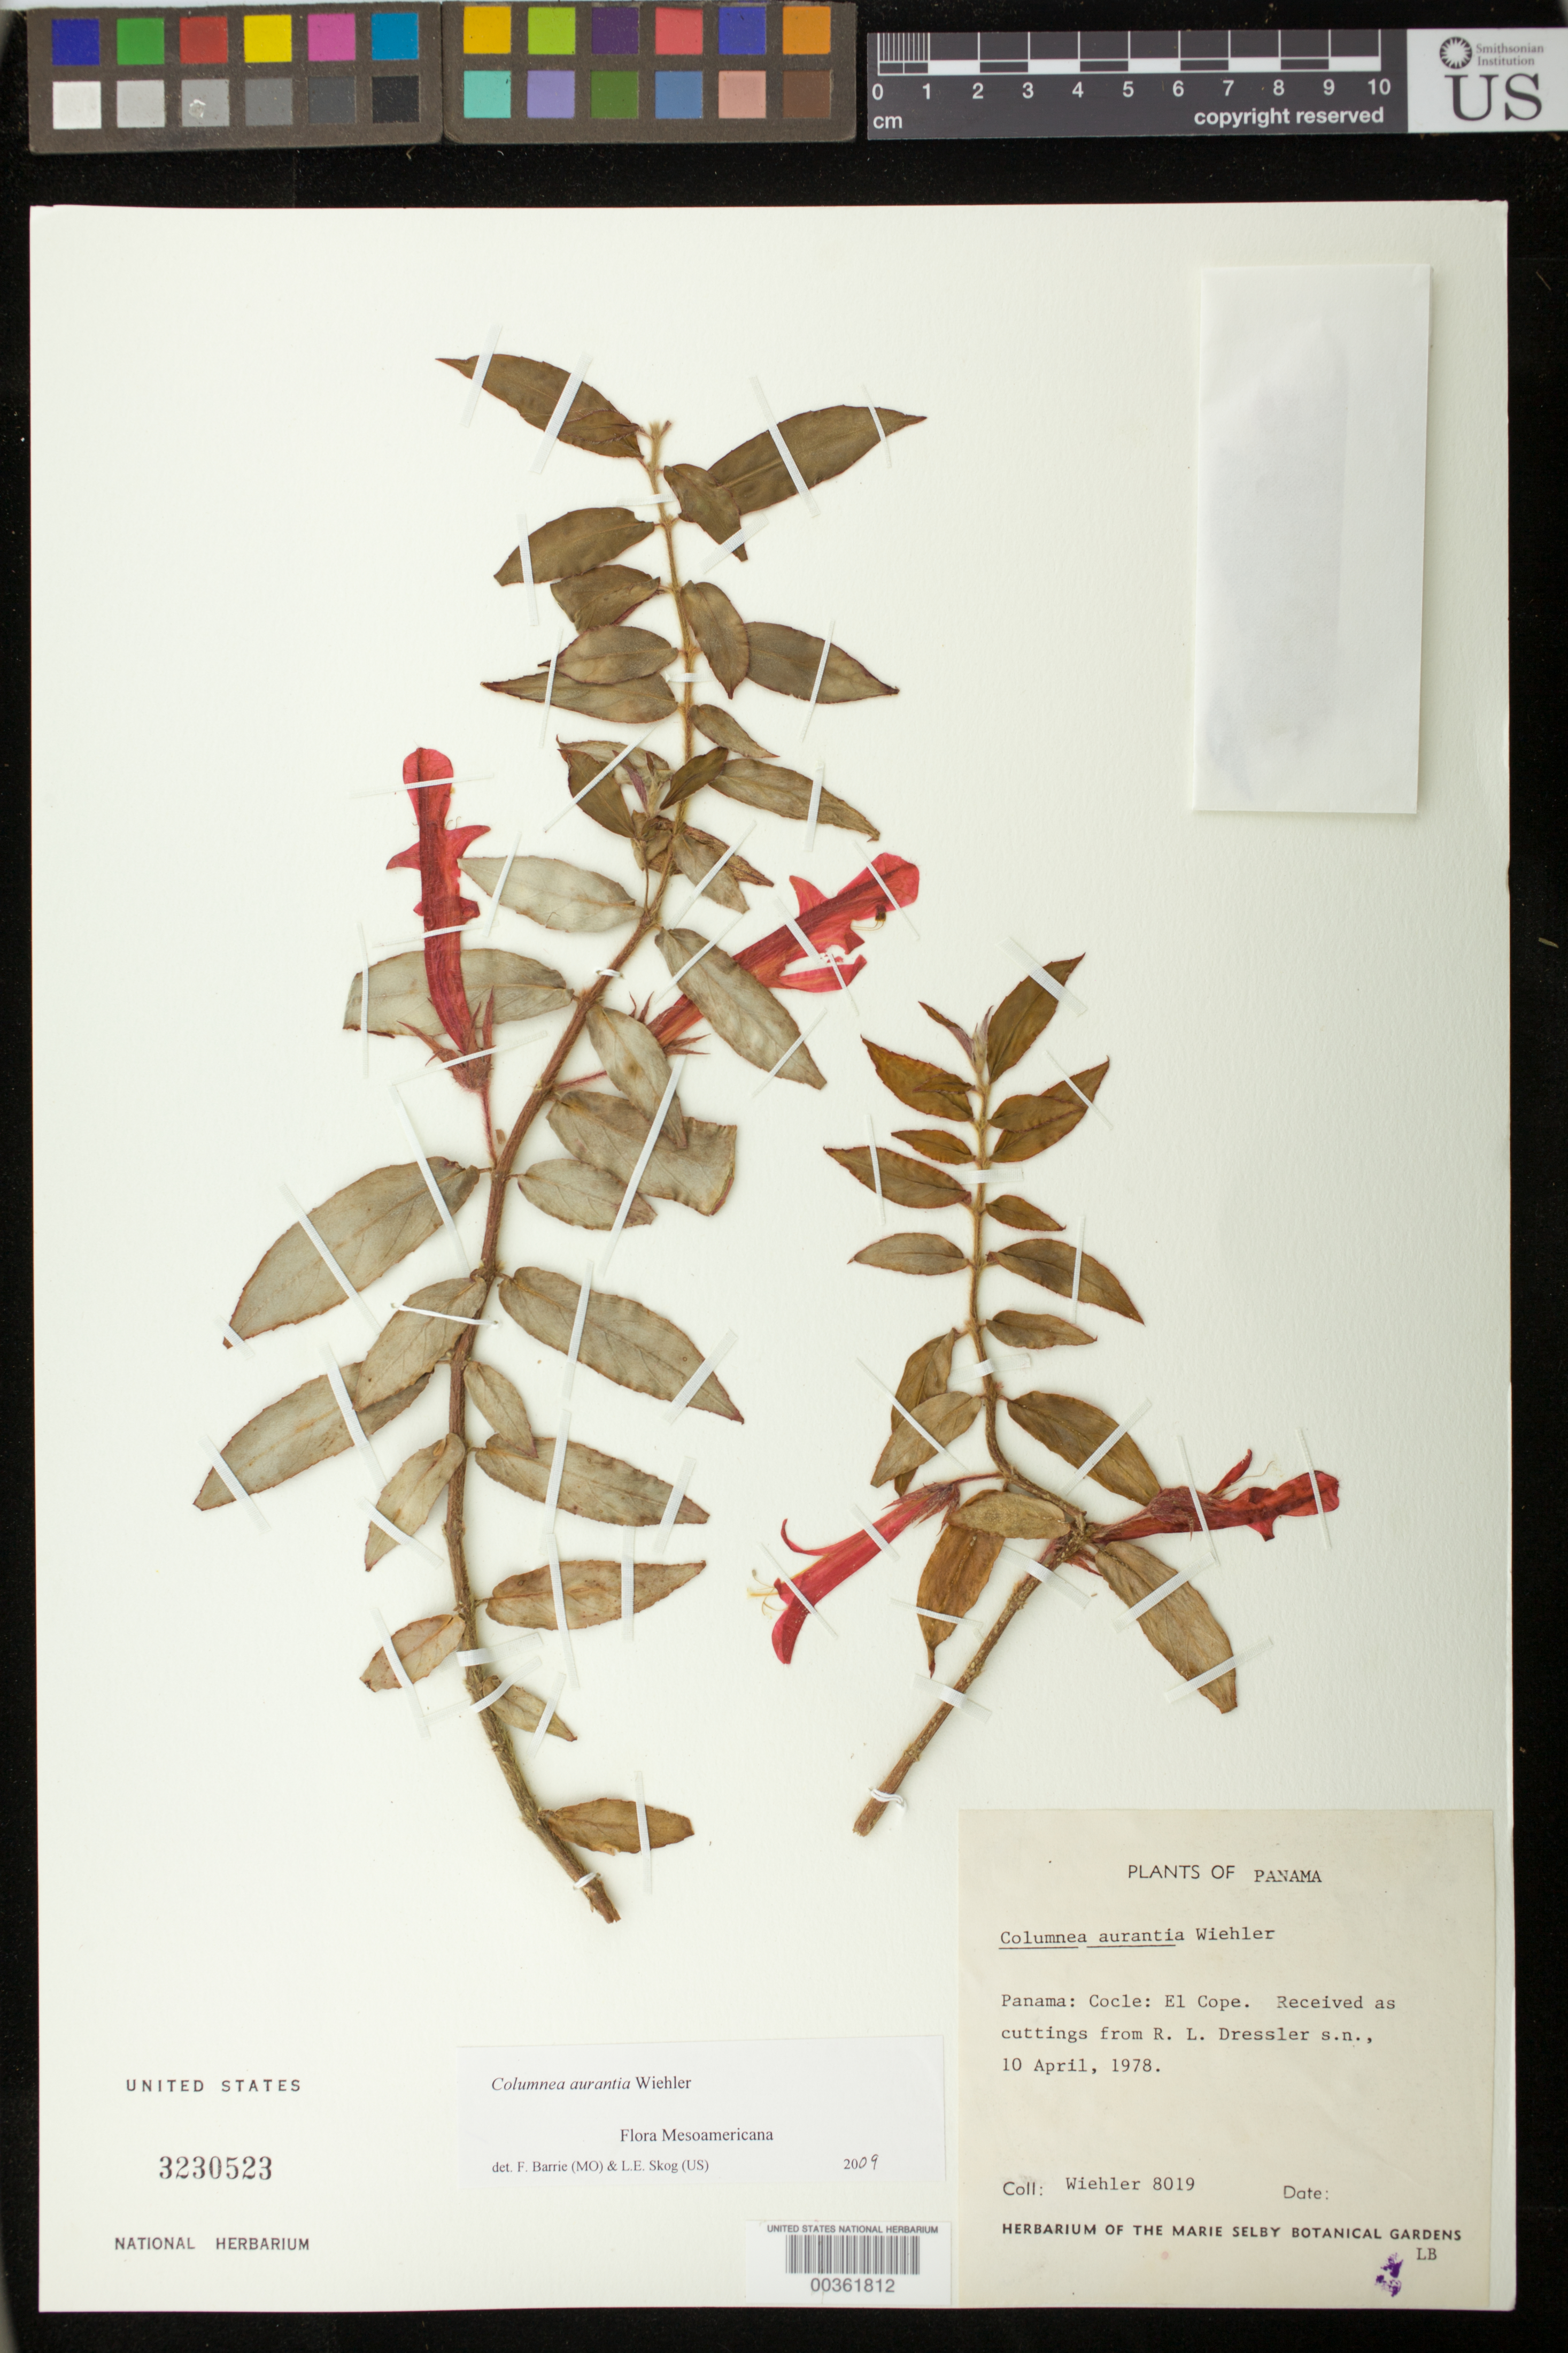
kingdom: Plantae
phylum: Tracheophyta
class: Magnoliopsida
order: Lamiales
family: Gesneriaceae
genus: Columnea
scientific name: Columnea aurantia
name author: Wiehler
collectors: H. J. Wiehler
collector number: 8019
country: Panama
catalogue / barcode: US 3230523